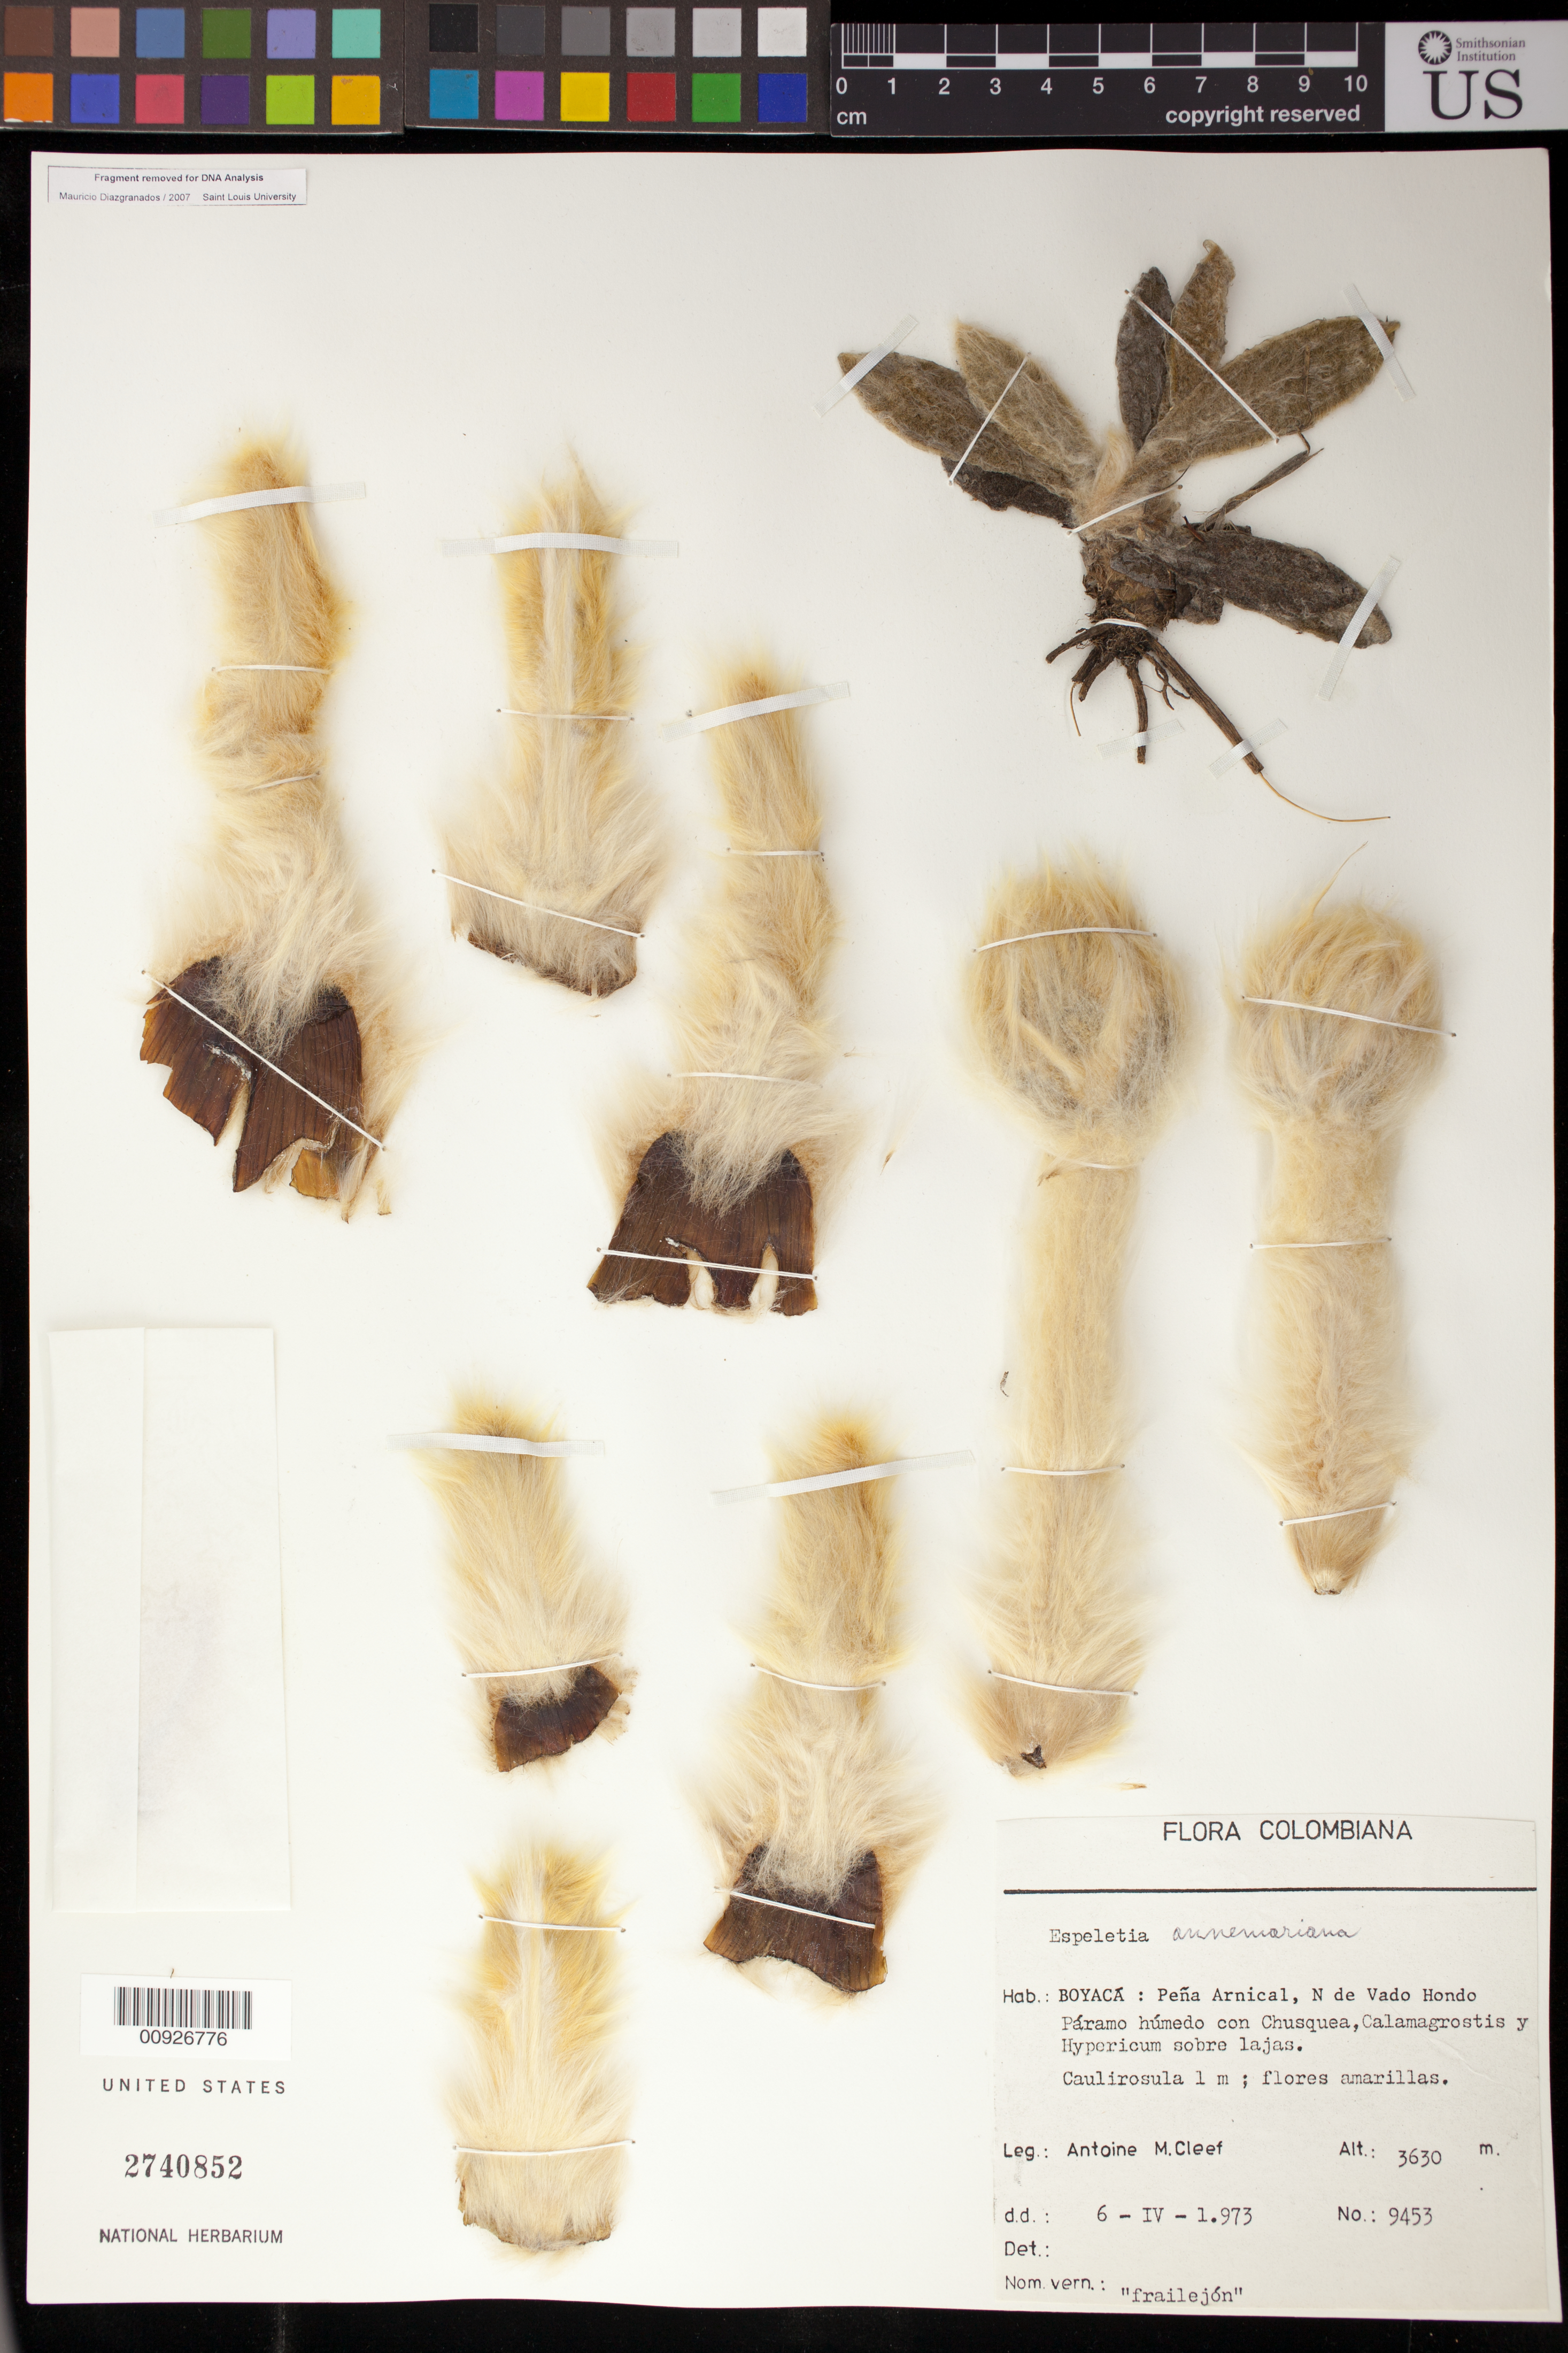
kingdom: Plantae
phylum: Tracheophyta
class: Magnoliopsida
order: Asterales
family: Asteraceae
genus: Espeletia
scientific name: Espeletia annemariana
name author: Cuatrec.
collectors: A. M. Cleef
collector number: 9453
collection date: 1973-04-06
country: Colombia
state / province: Boyacá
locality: Peña Arnical, N de Vado Hondo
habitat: Páramo húmedo con Chusquea, Calamagostris y hypericum sobre lajas.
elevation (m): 3630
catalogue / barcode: US 2740852